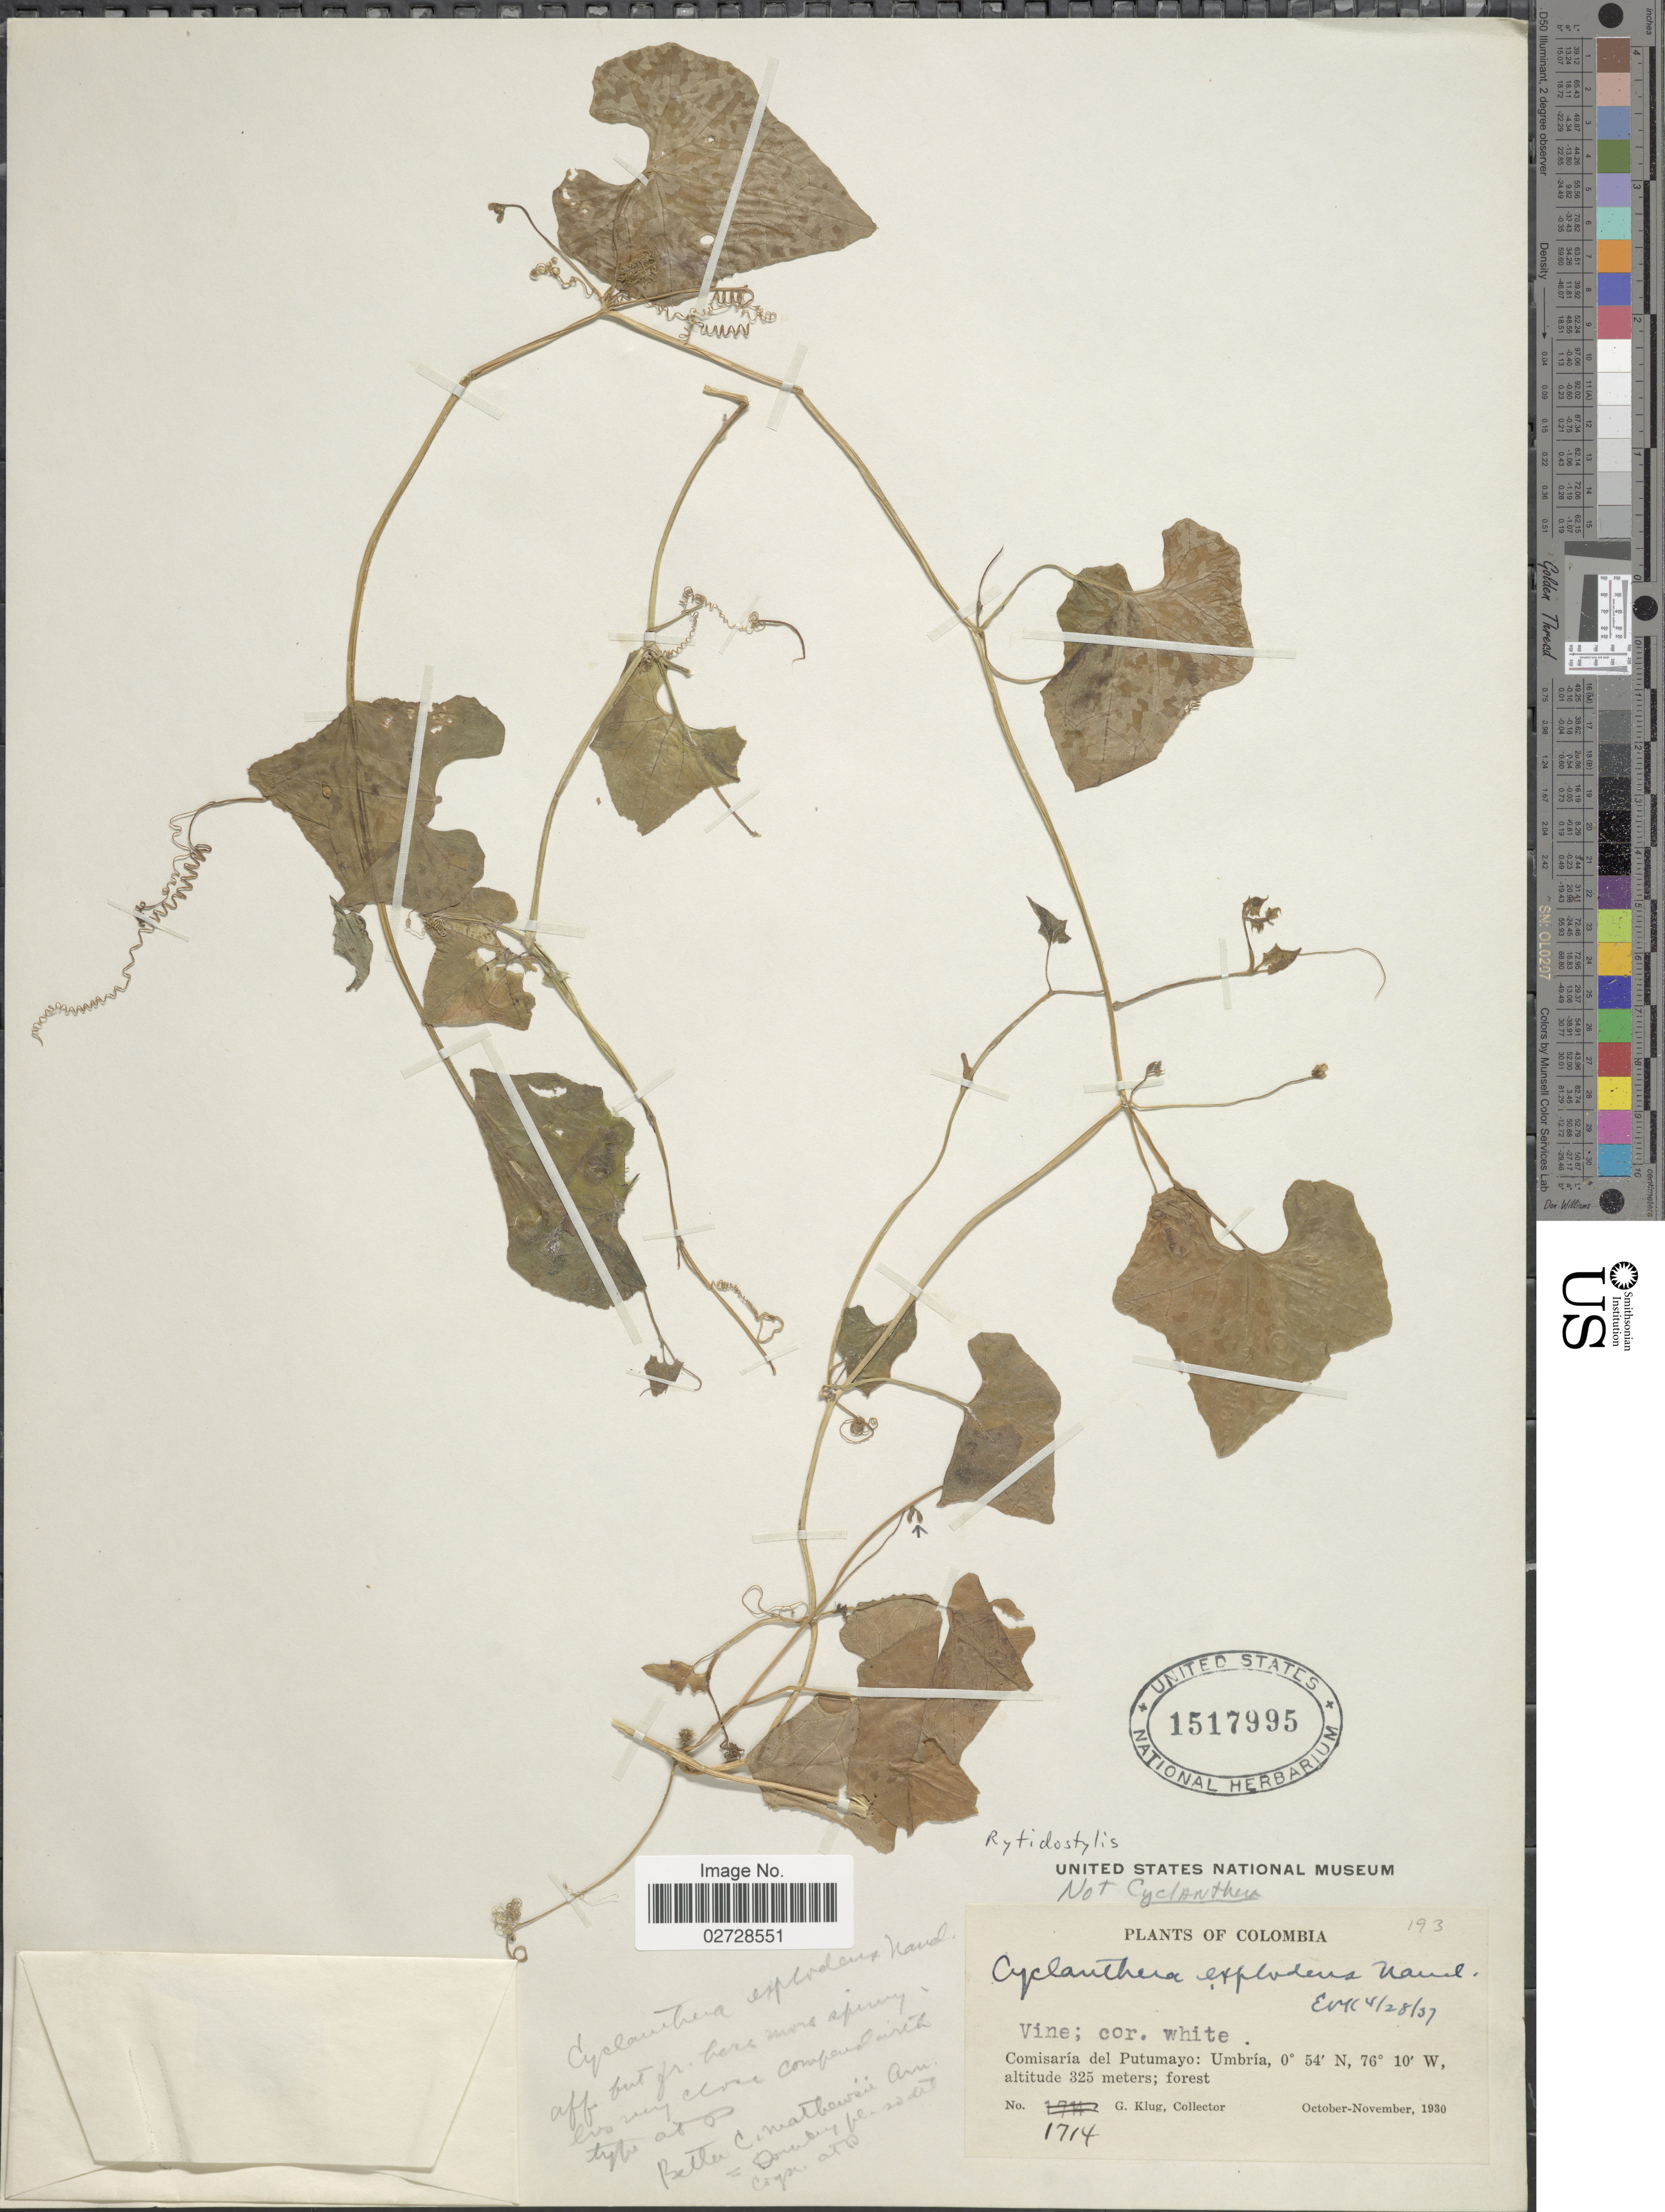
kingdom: Plantae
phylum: Tracheophyta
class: Magnoliopsida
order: Cucurbitales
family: Cucurbitaceae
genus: Cyclanthera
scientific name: Cyclanthera sp.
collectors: G. Klug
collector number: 1714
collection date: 1930-10/1930-11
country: Colombia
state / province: Putumayo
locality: Comisaria del Putumayo: Umbria.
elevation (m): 325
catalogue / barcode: US 1517995